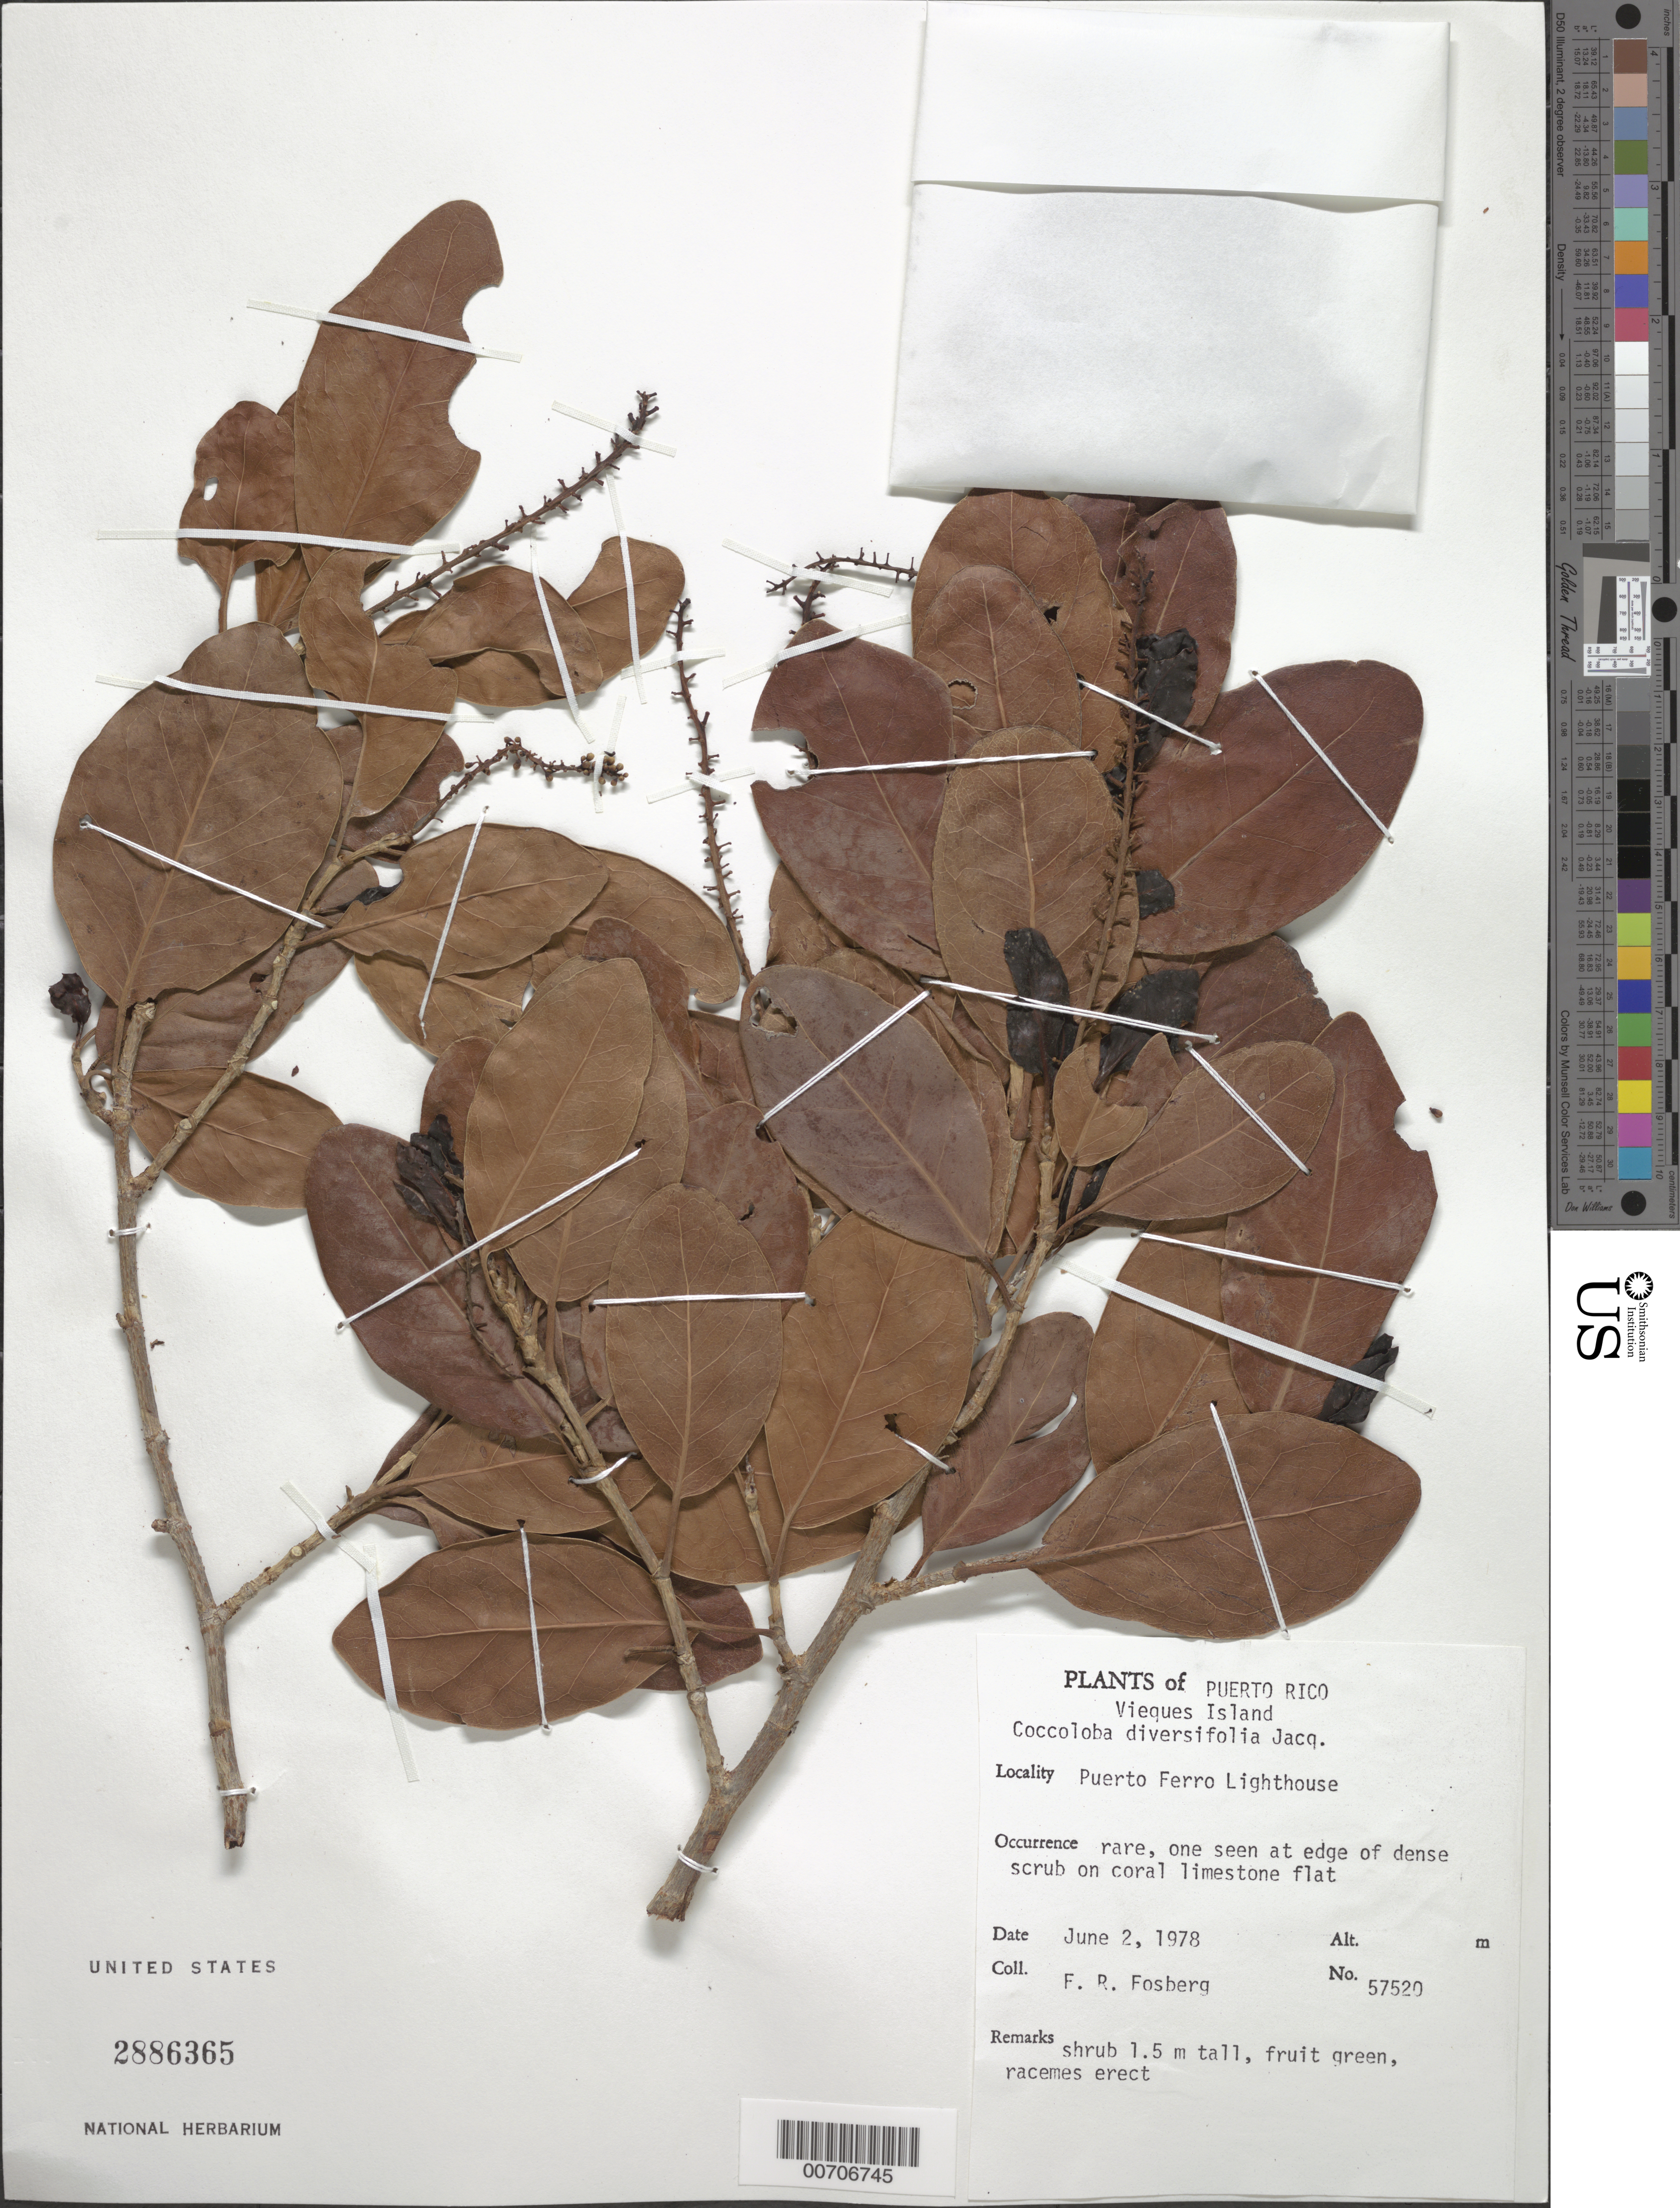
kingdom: Plantae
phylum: Tracheophyta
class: Magnoliopsida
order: Caryophyllales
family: Polygonaceae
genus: Coccoloba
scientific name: Coccoloba diversifolia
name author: Jacq.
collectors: F. R. Fosberg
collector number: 57520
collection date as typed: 02 Jun 1978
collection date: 1978-06-02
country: Puerto Rico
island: Greater Antilles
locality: Puerto Ferro Lighthouse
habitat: One seen at edge of dense scrub on coral limestone flat.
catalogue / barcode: US 2886365